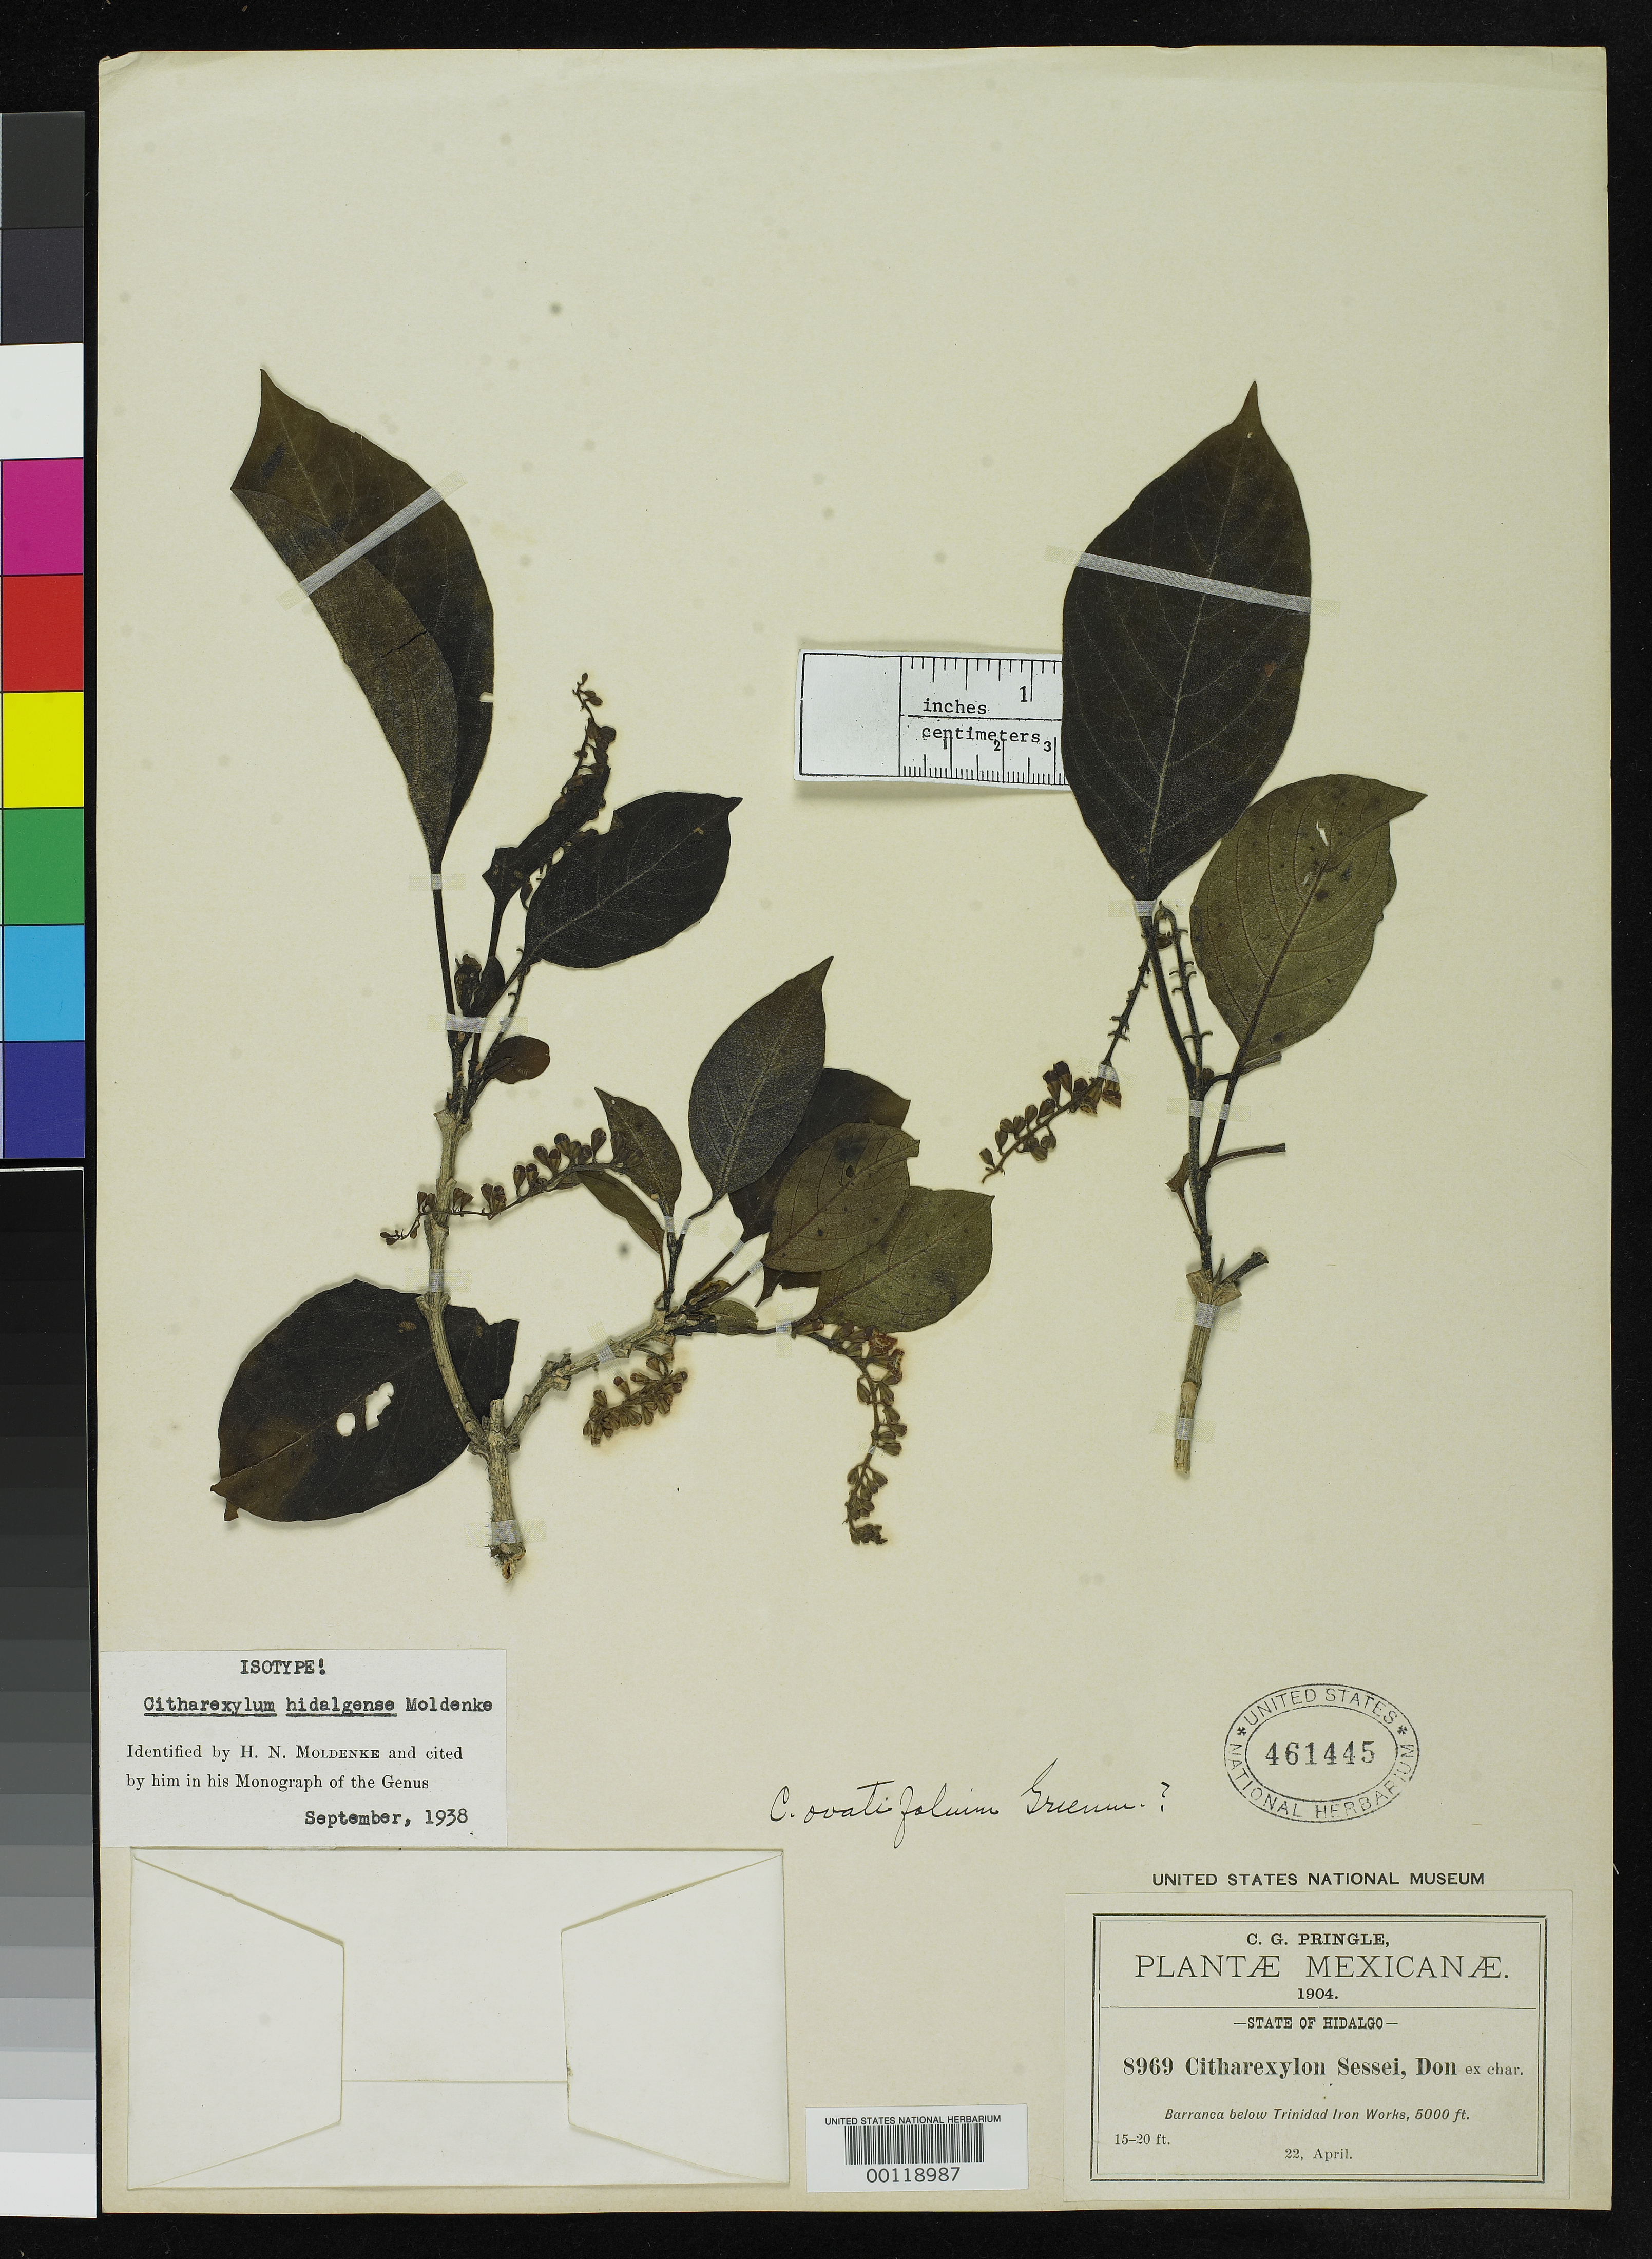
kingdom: Plantae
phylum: Tracheophyta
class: Magnoliopsida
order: Lamiales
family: Verbenaceae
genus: Citharexylum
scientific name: Citharexylum hidalgense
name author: Moldenke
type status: Isotype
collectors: C. G. Pringle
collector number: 8969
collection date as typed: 22 Apr 1904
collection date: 1904-04-22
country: Mexico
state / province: Hidalgo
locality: Barranca below Trinidad Iron Works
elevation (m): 1524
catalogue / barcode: US 461445